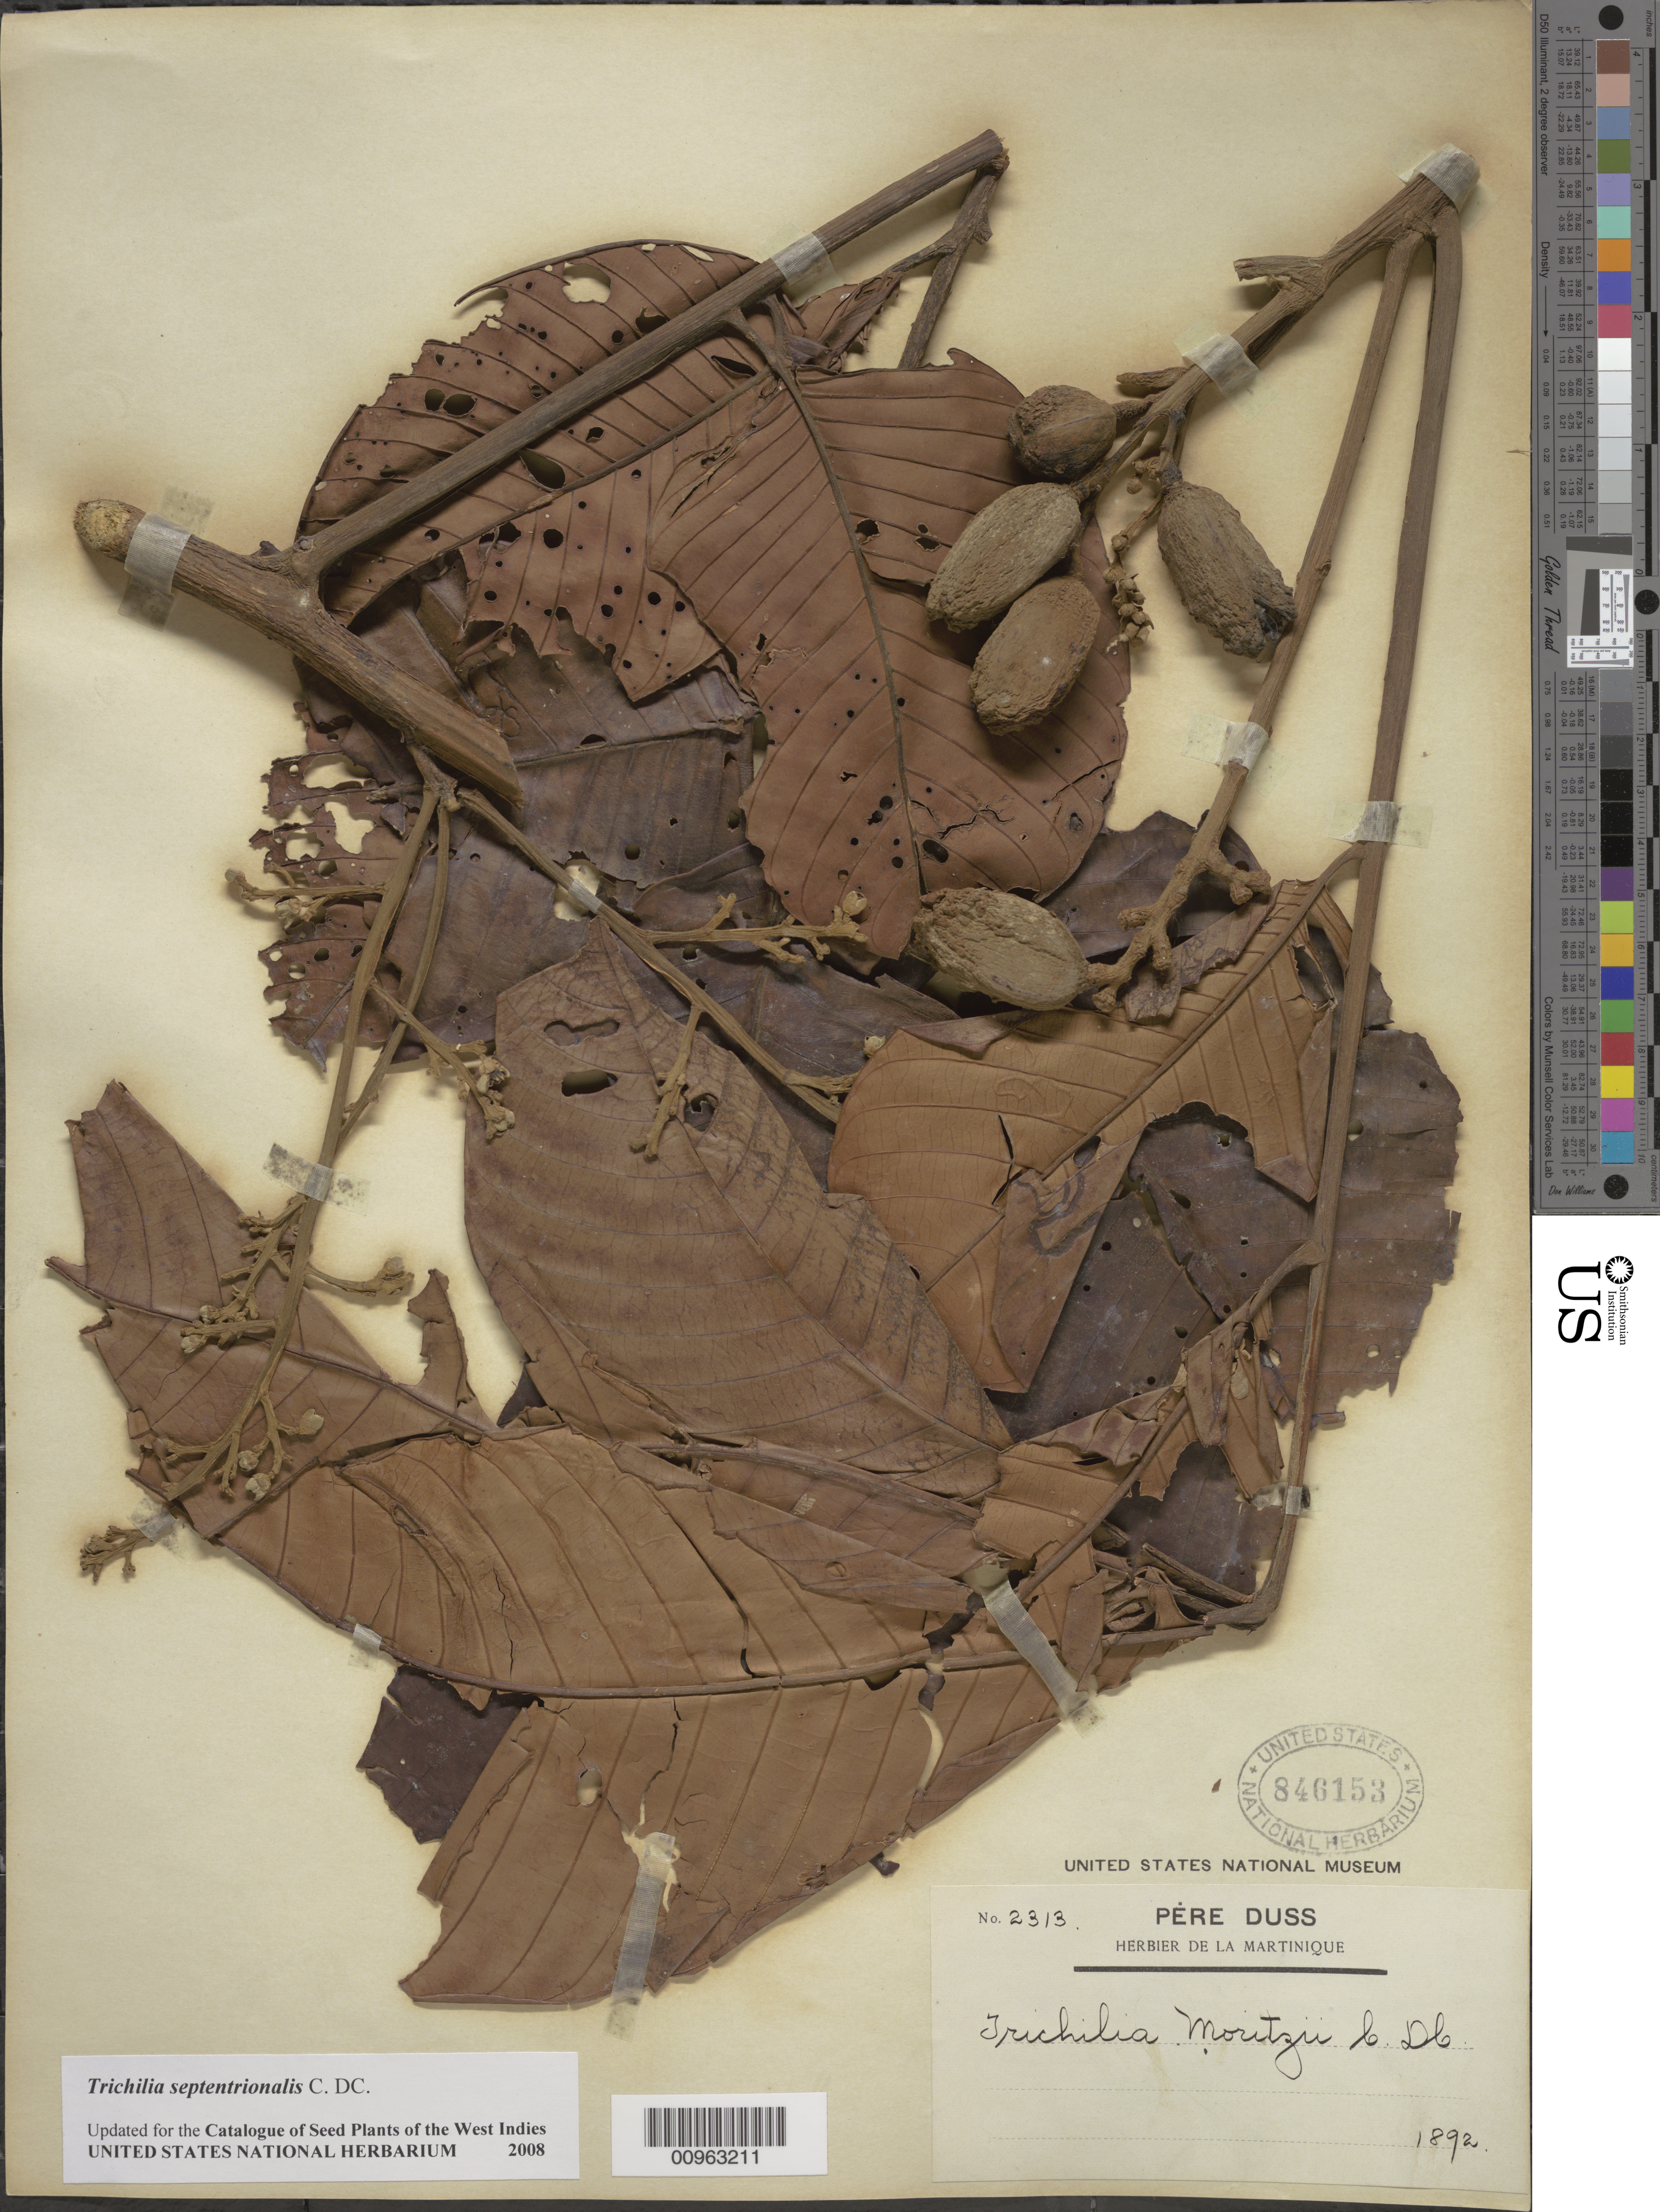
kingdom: Plantae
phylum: Tracheophyta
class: Magnoliopsida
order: Sapindales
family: Meliaceae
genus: Trichilia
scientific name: Trichilia septentrionalis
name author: C. DC.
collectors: Père Duss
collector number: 2313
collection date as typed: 1892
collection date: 1892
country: Martinique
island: Martinique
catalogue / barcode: US 846153